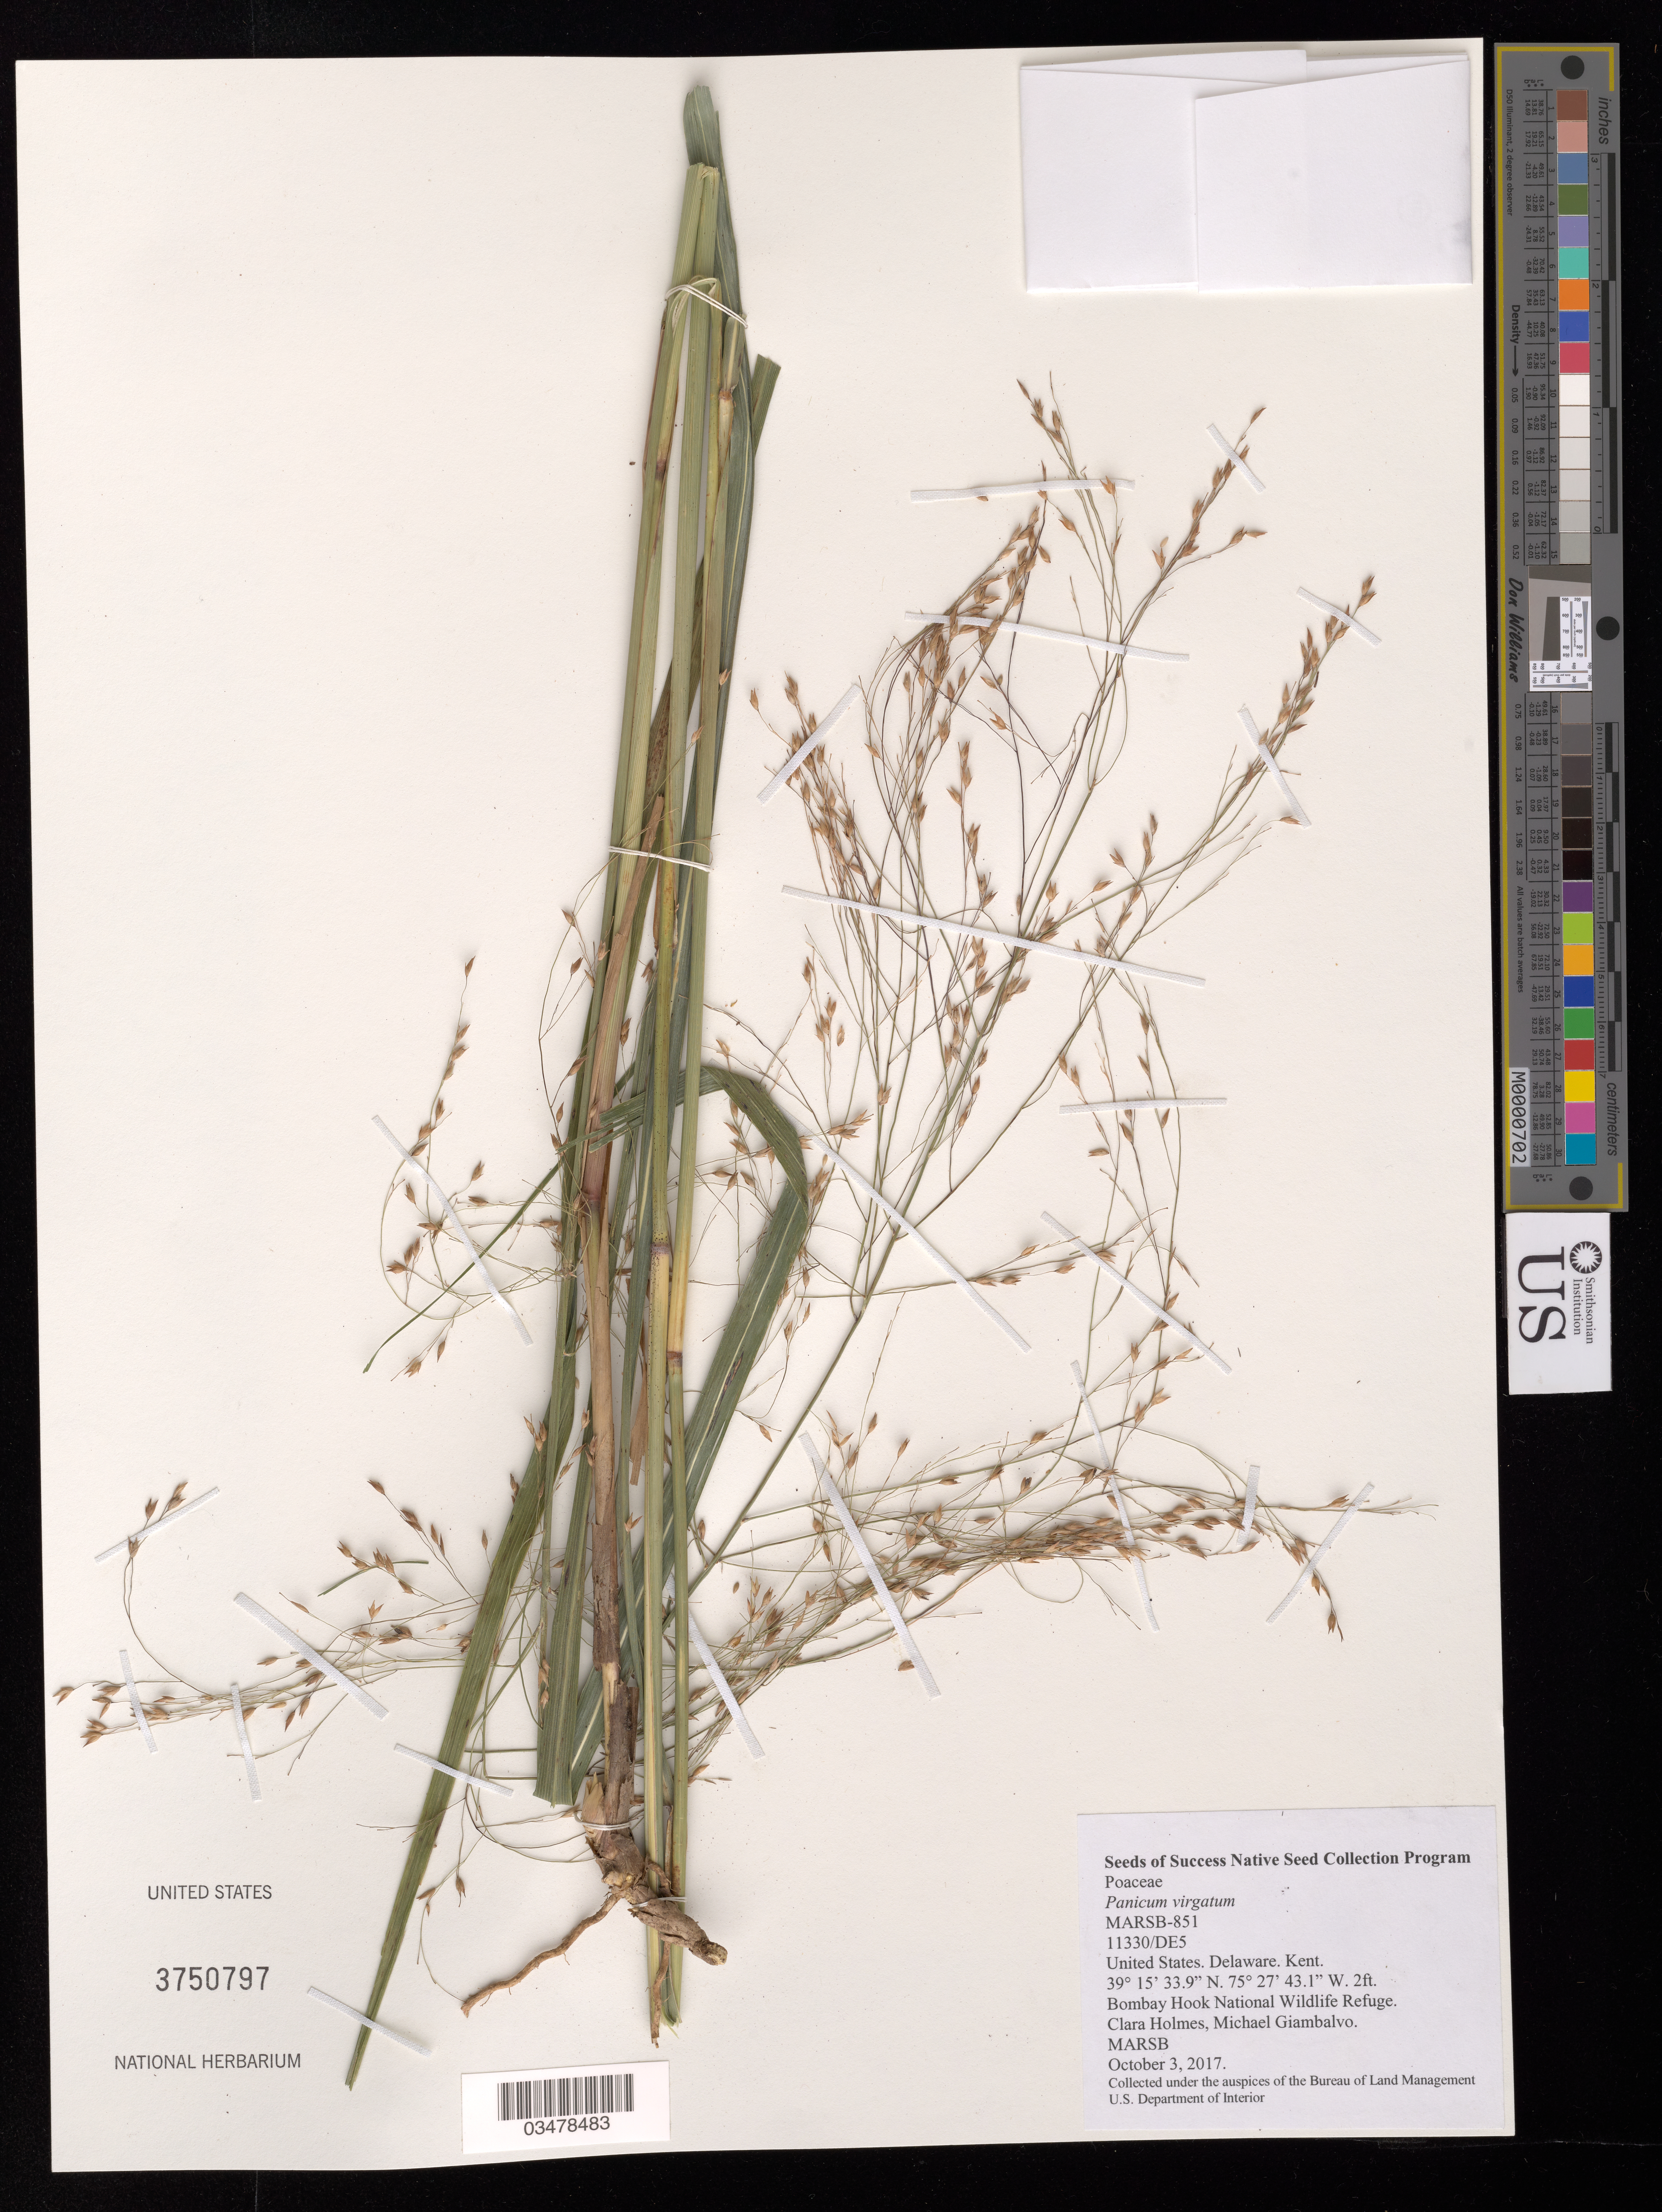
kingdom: Plantae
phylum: Tracheophyta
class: Liliopsida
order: Poales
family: Poaceae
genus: Panicum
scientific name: Panicum virgatum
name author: L.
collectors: C. Holmes & M. Giambalvo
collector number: MARSB-851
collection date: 2017-10-03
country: United States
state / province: Delaware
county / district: Kent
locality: Bombay Hook National Wildlife Refuge, Raymond Pool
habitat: Tidal Salt Marsh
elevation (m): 1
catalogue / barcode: US 3750797